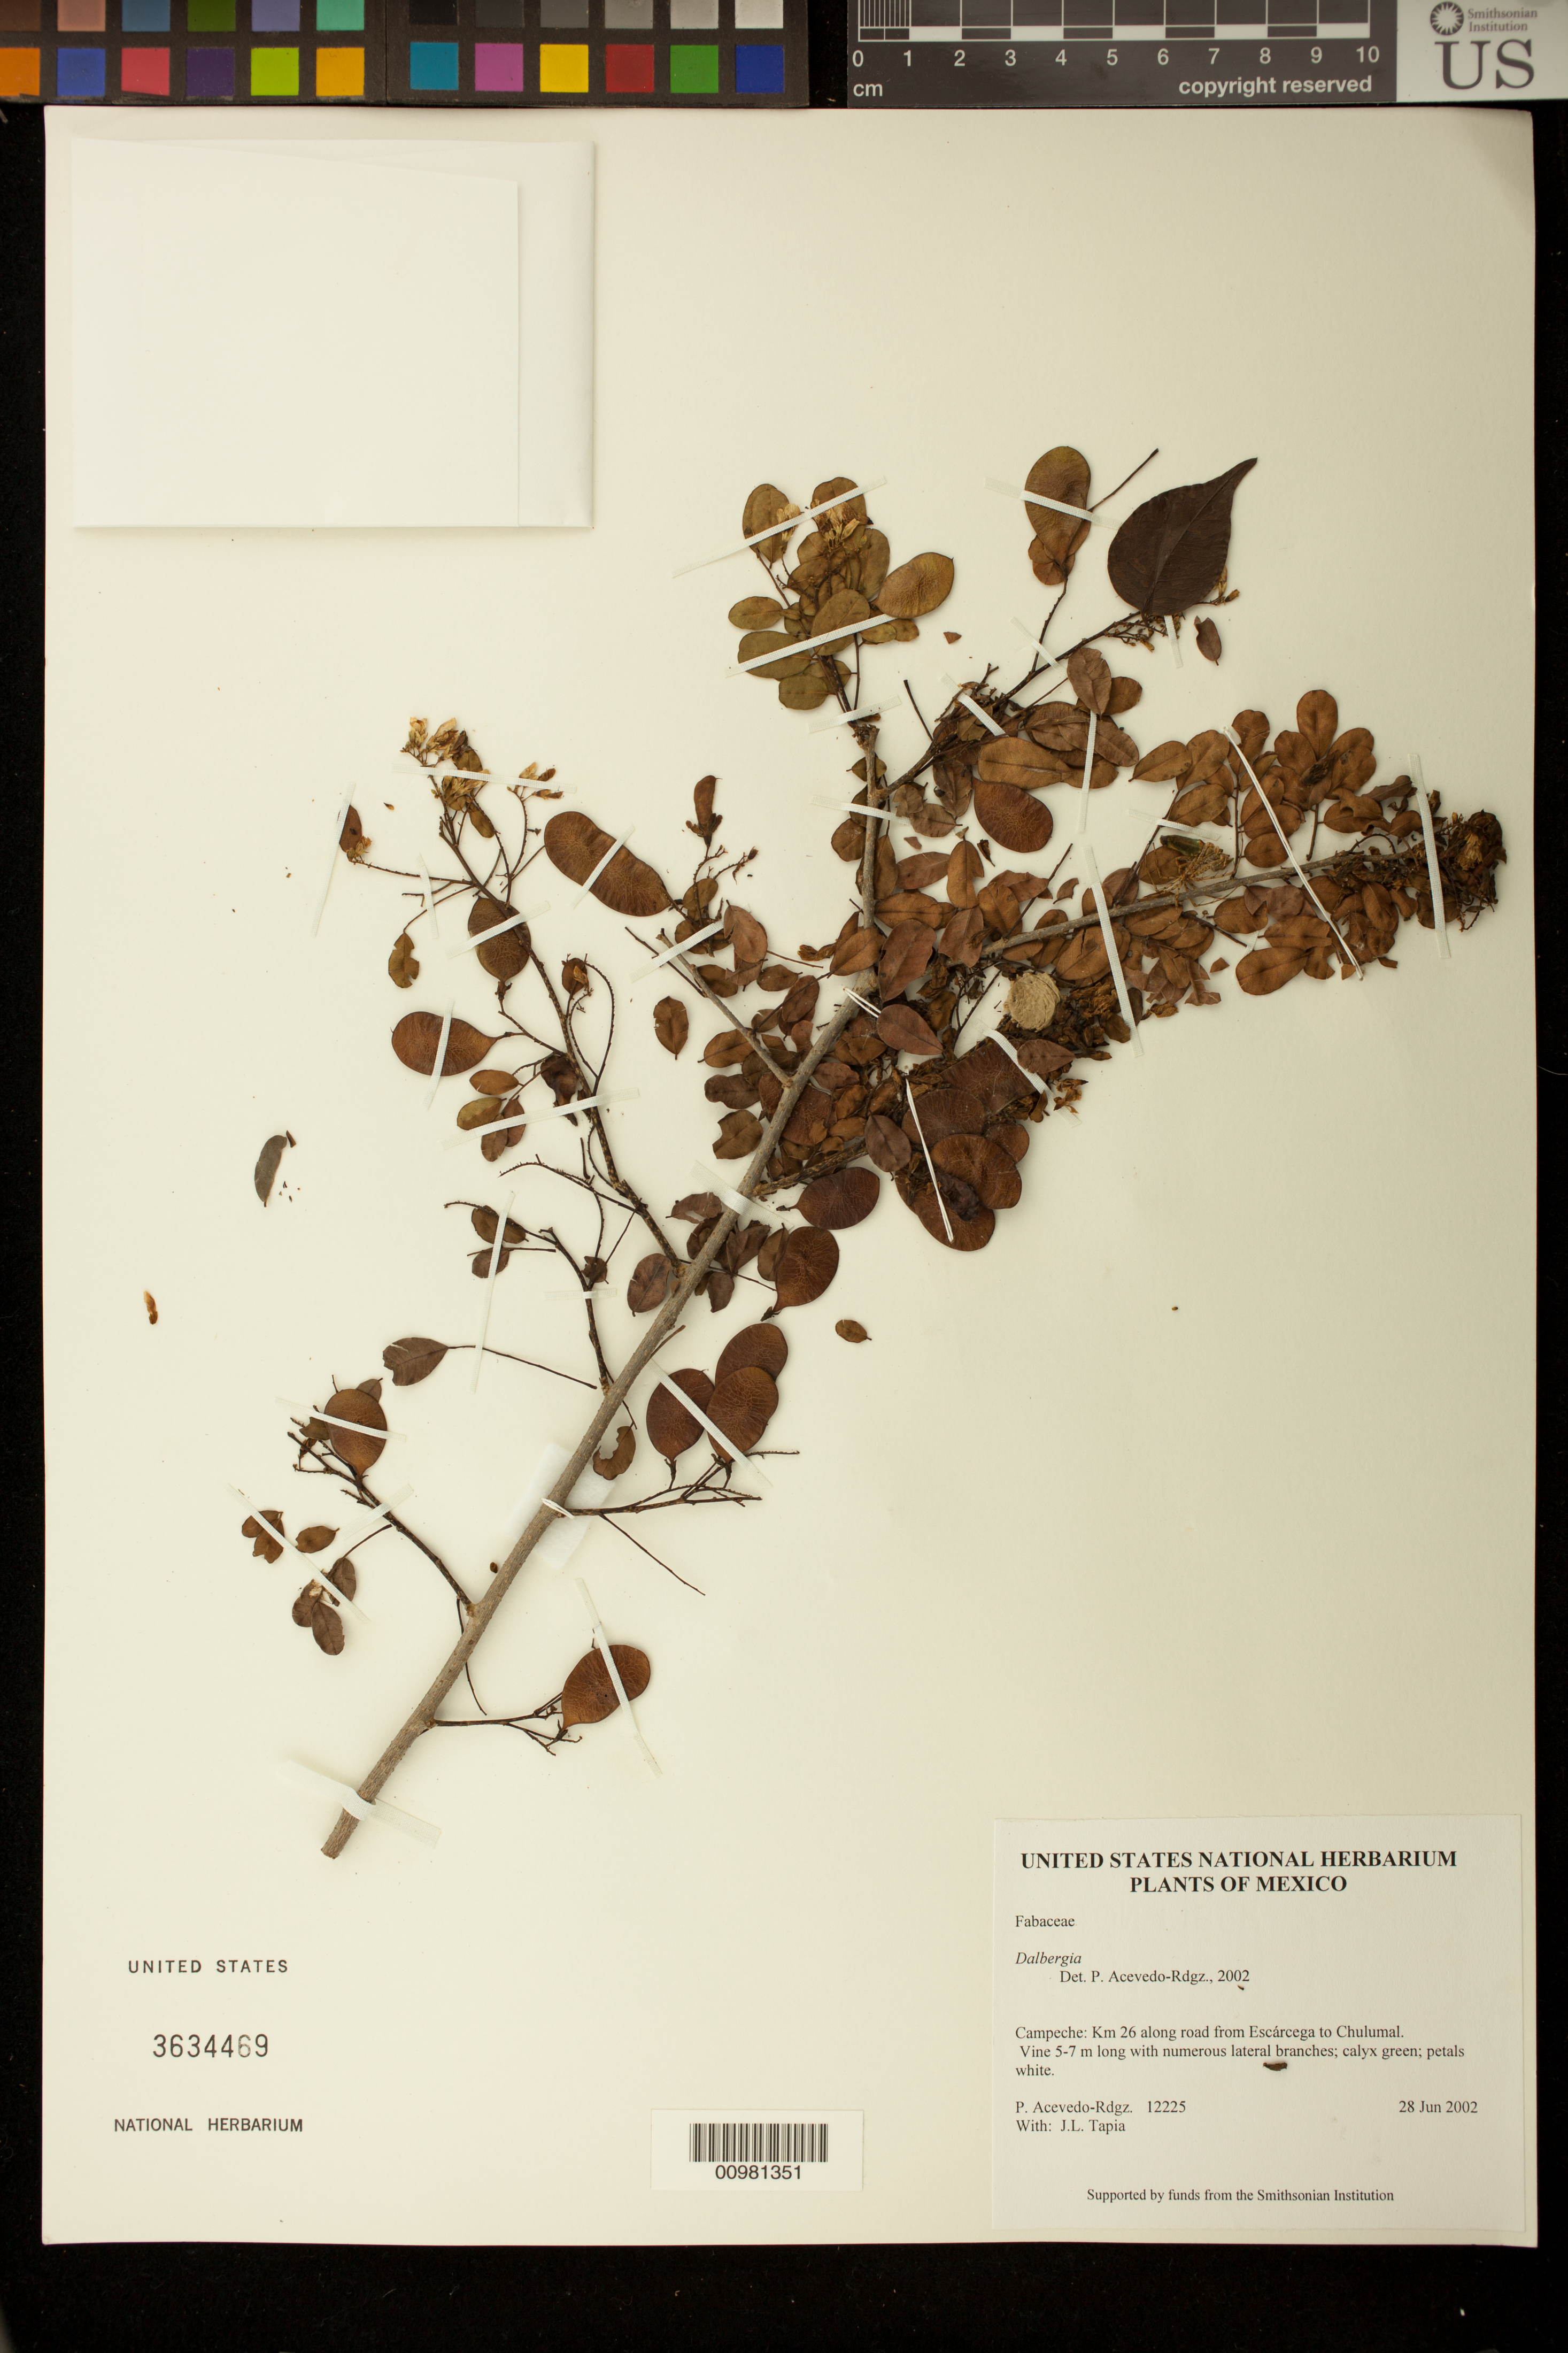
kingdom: Plantae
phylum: Tracheophyta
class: Magnoliopsida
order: Fabales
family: Fabaceae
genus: Dalbergia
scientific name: Dalbergia sp.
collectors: P. Acevedo-Rodr. & J. L. Tapia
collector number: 12225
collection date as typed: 28 Jun 2002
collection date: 2002-06-28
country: Mexico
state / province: Campeche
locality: Campeche: Km 26 along road from Escárcega to Chulumal.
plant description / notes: US, MO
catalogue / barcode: US 3634469